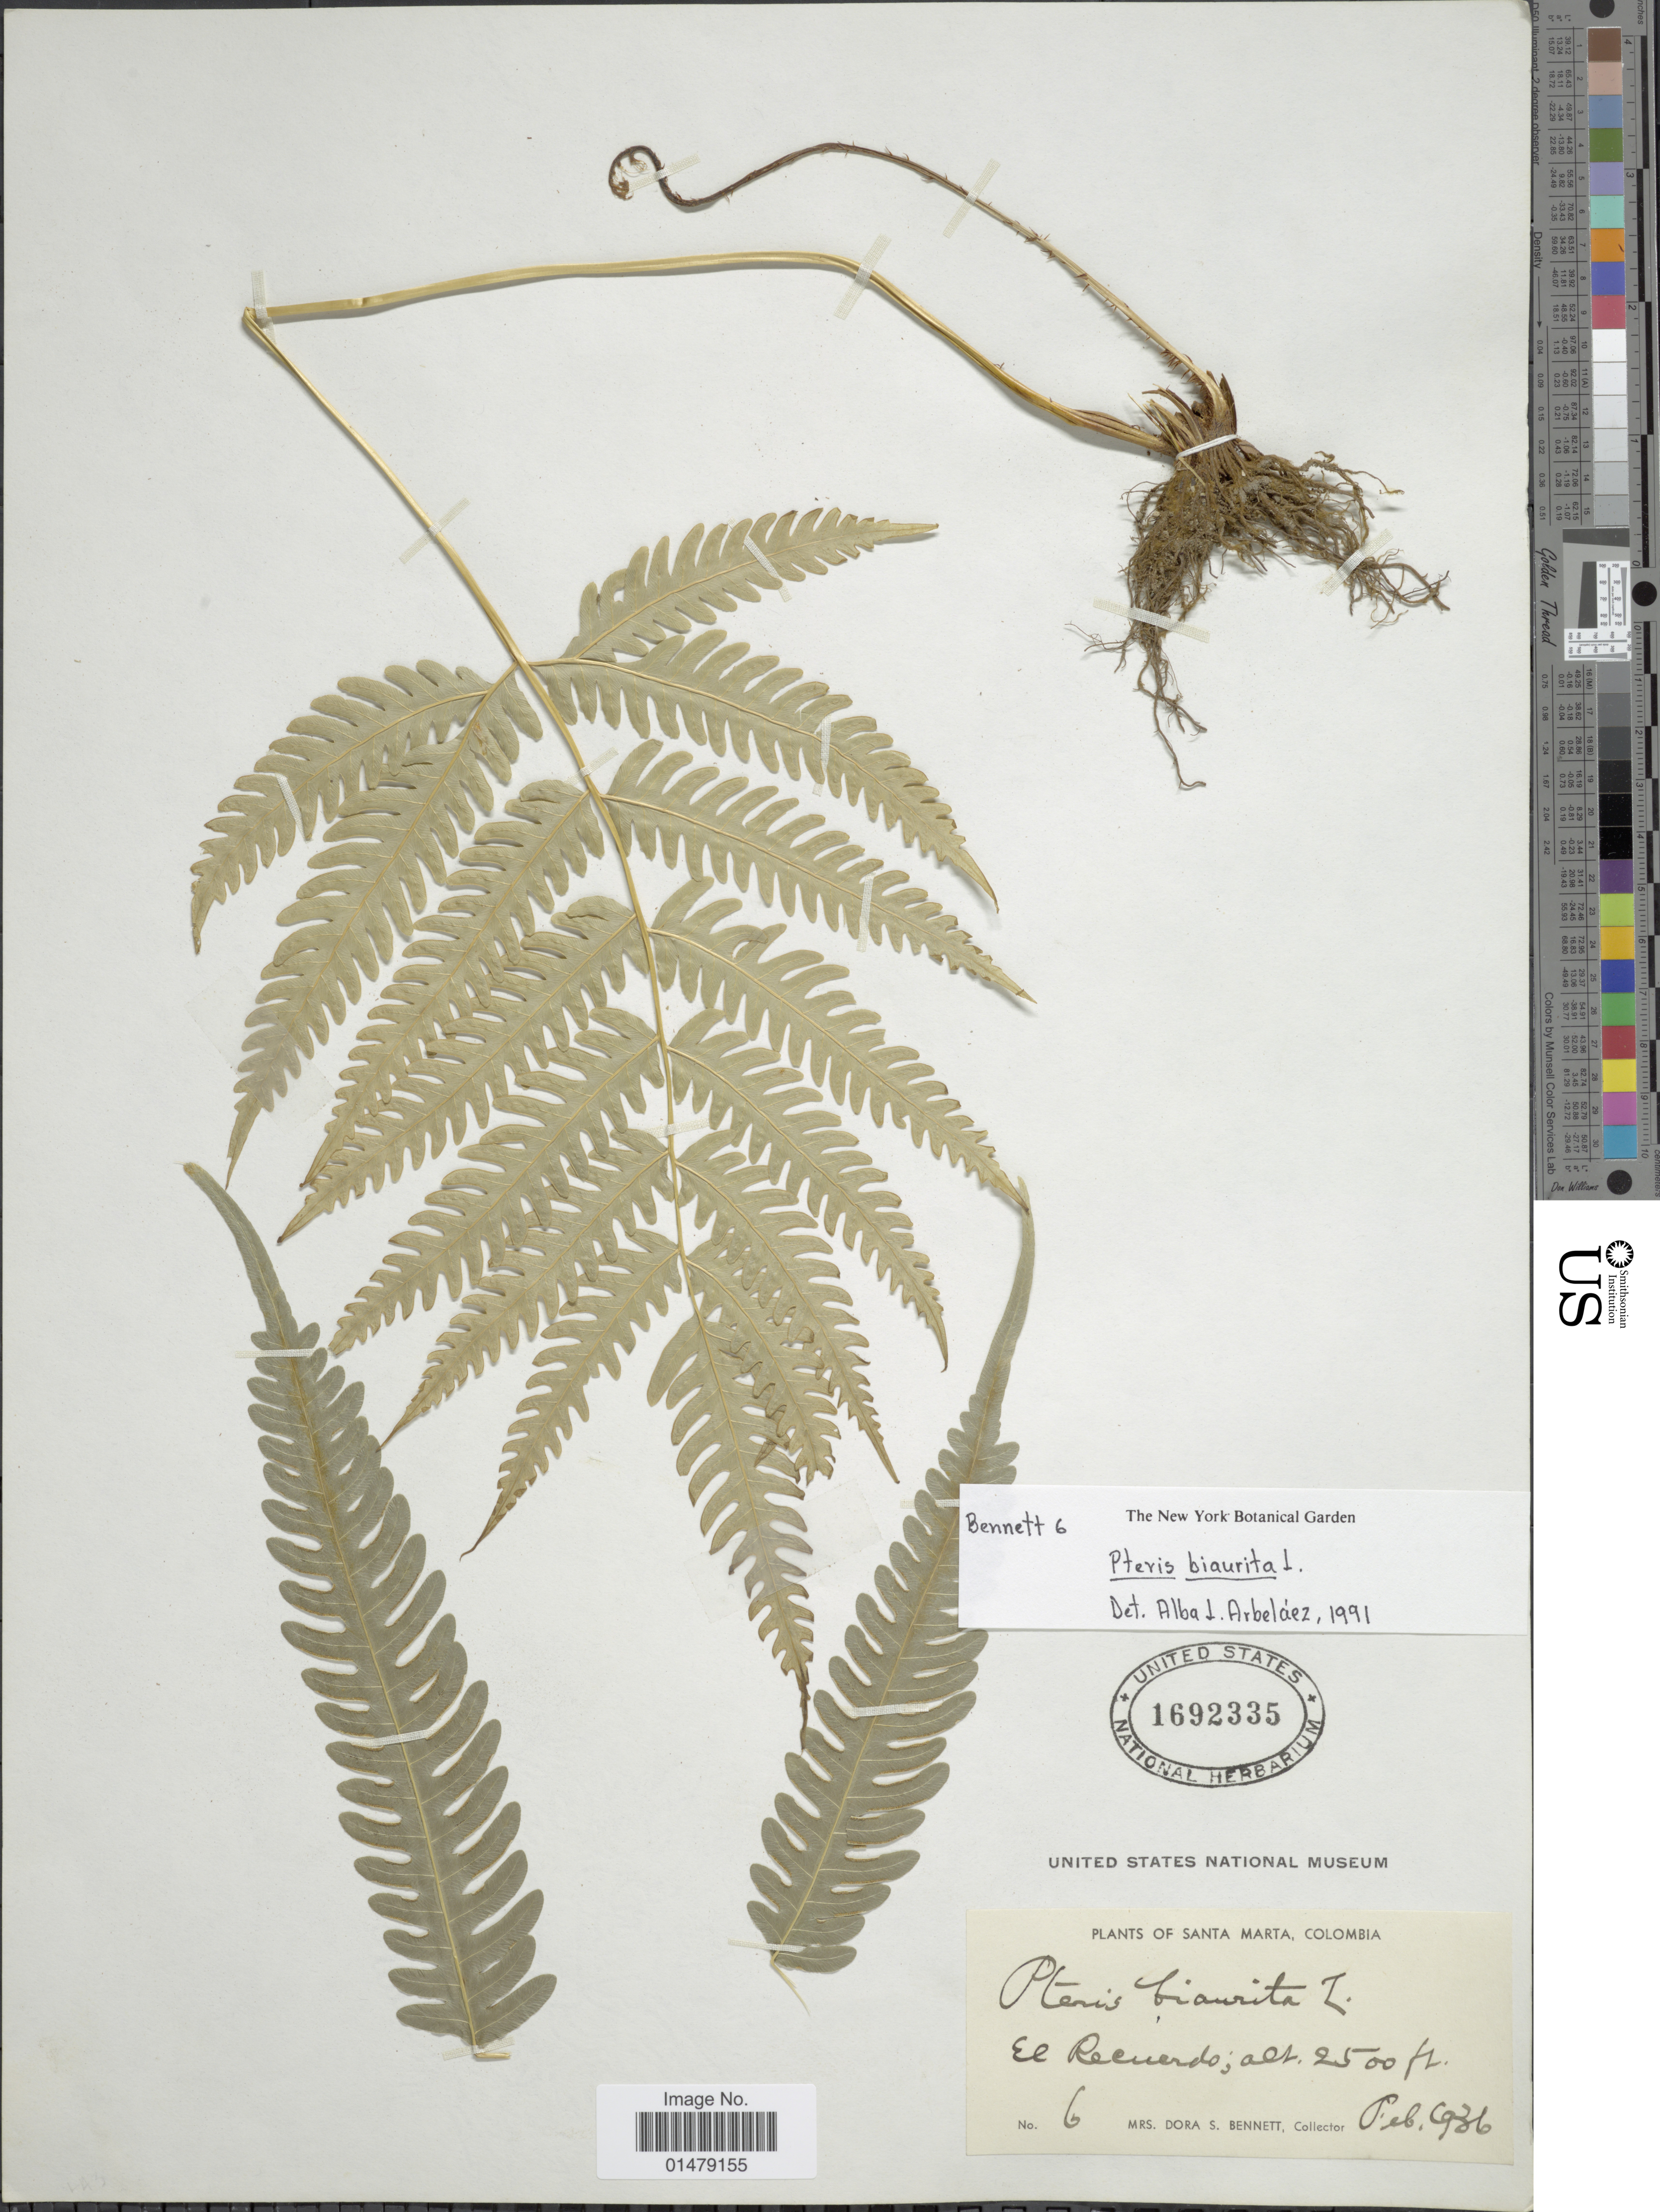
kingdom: Plantae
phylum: Tracheophyta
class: Polypodiopsida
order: Polypodiales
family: Pteridaceae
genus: Pteris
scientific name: Pteris biaurita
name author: L.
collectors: D. Bennett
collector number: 6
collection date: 1936-02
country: Colombia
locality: Santa Marta. El Recuerdo.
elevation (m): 762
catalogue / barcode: US 1692335